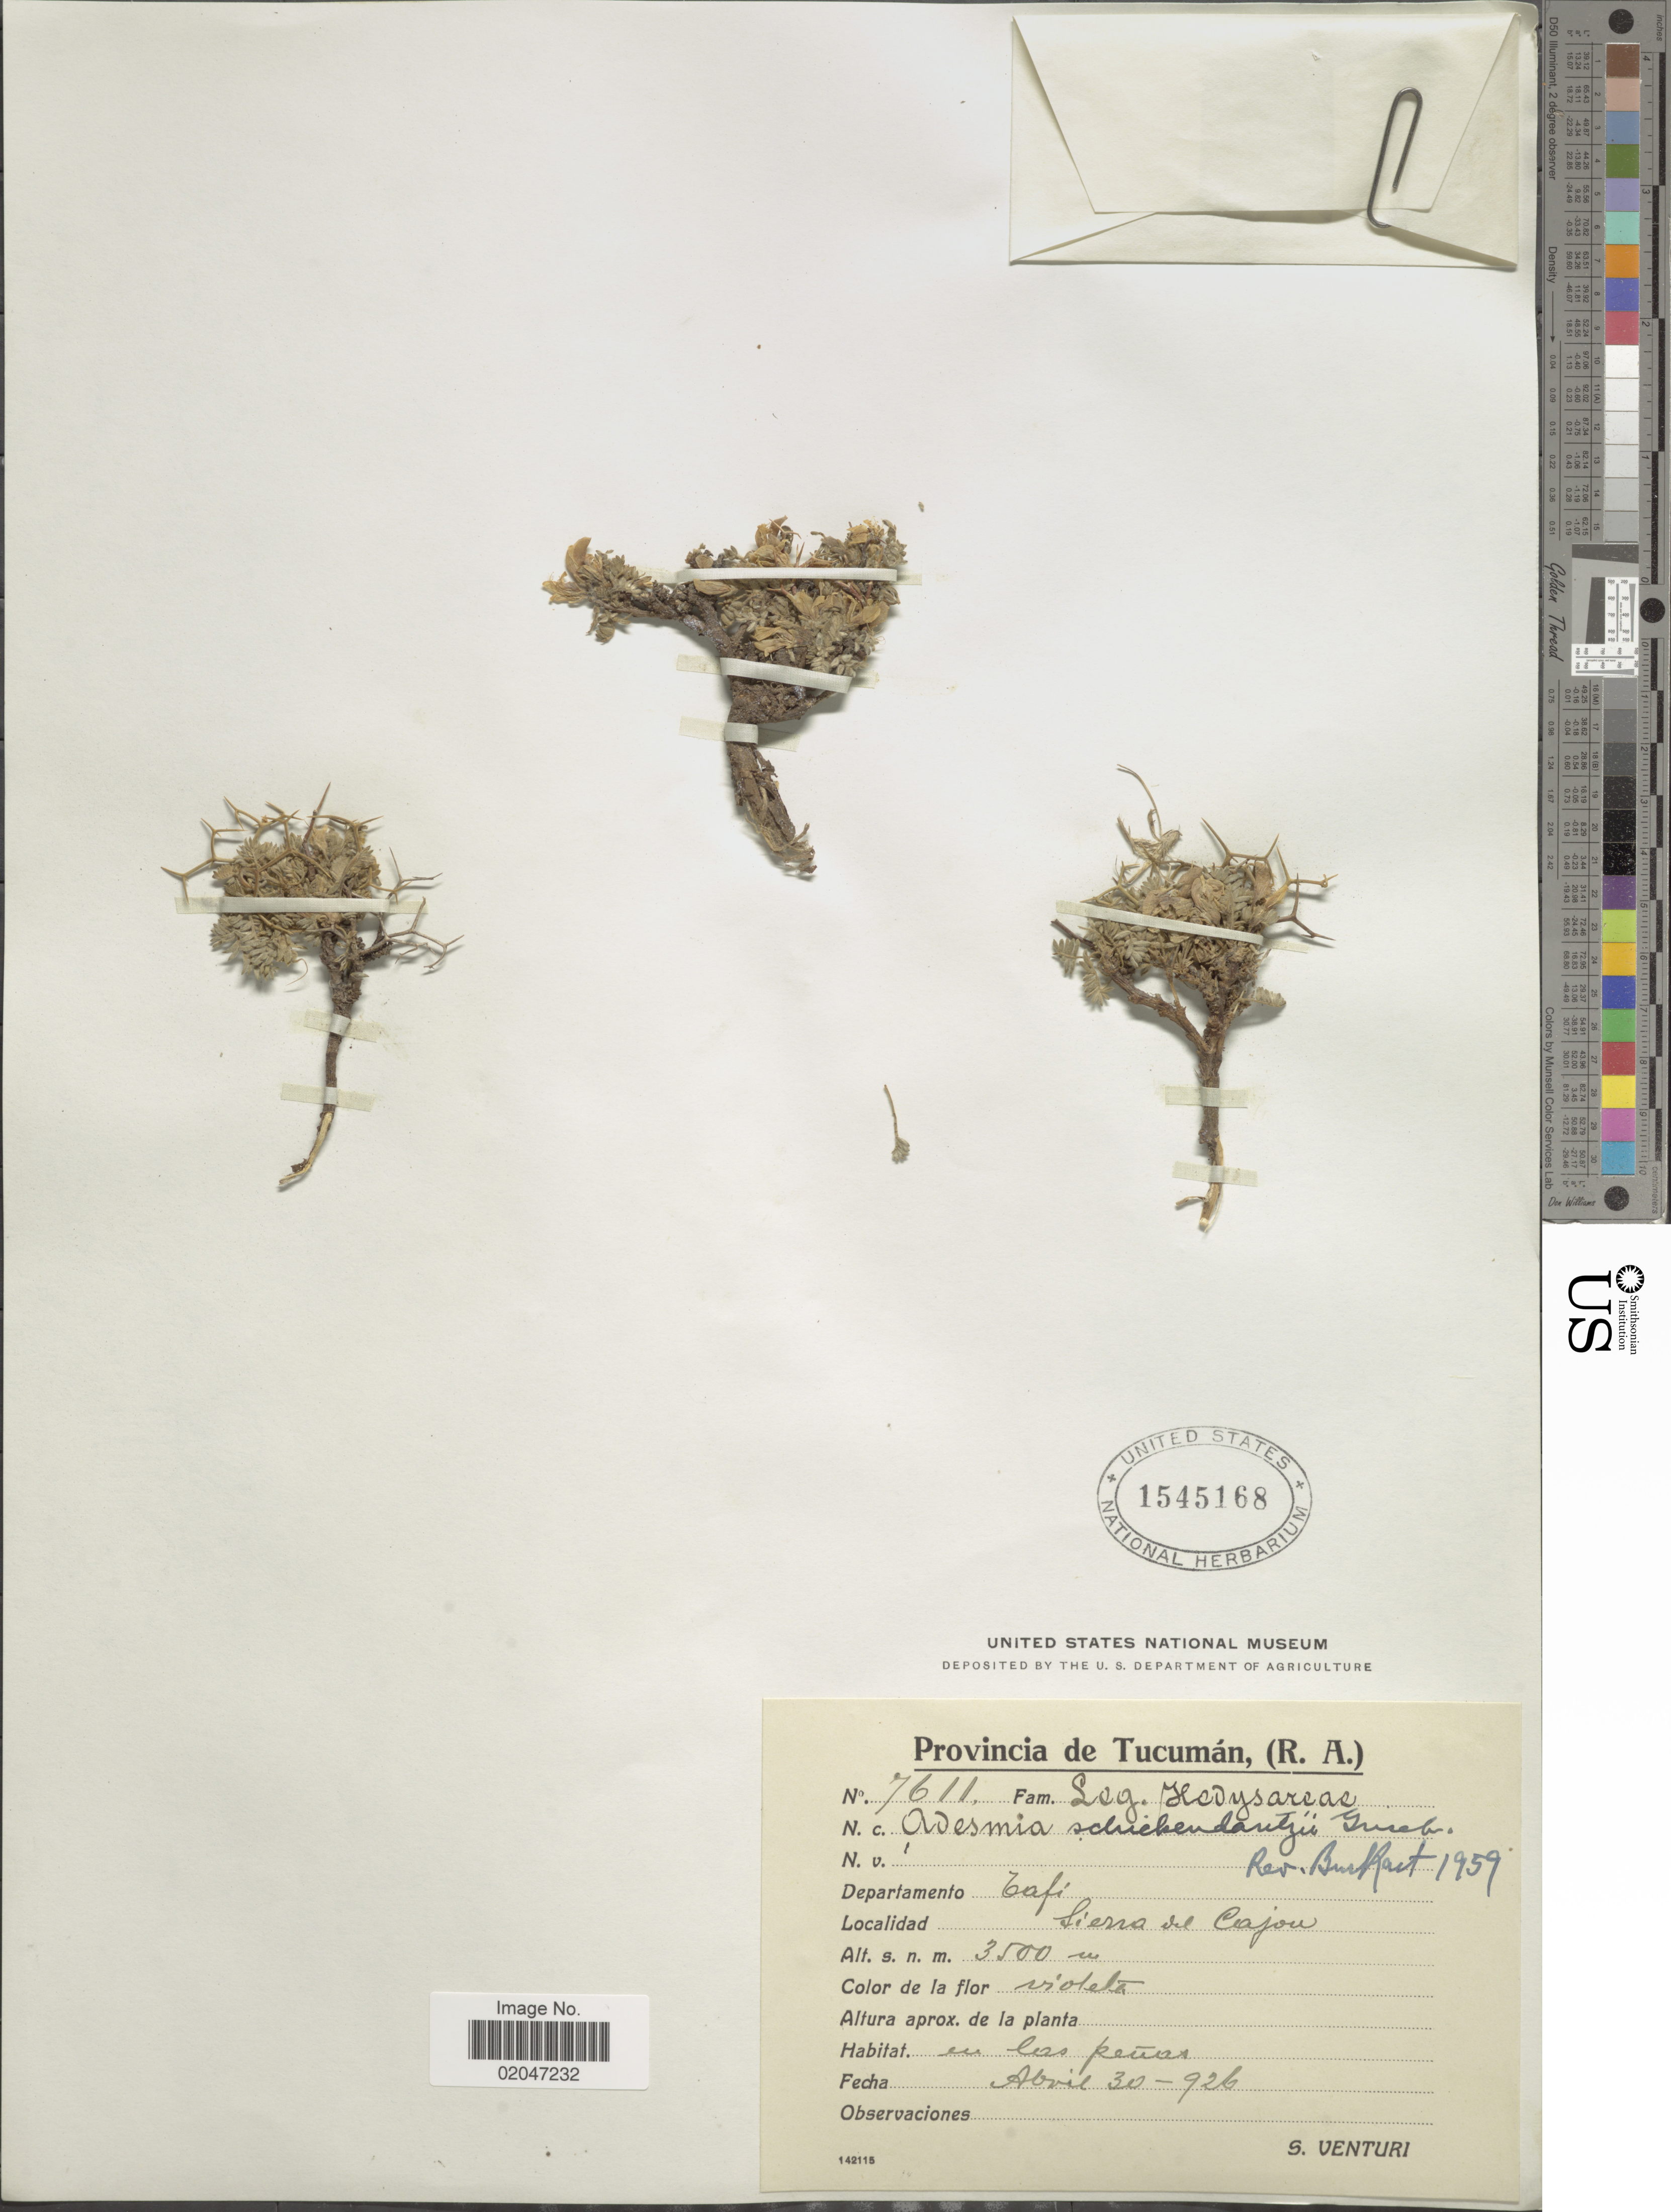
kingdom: Plantae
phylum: Tracheophyta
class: Magnoliopsida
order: Fabales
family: Fabaceae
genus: Adesmia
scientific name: Adesmia schickendantrii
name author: Griseb.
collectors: S. Venturi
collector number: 7611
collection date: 1926-04-30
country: Argentina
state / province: Tucuman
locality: Departamento Tafi, Sierra del Cajon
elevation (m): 3500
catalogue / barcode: US 1545168